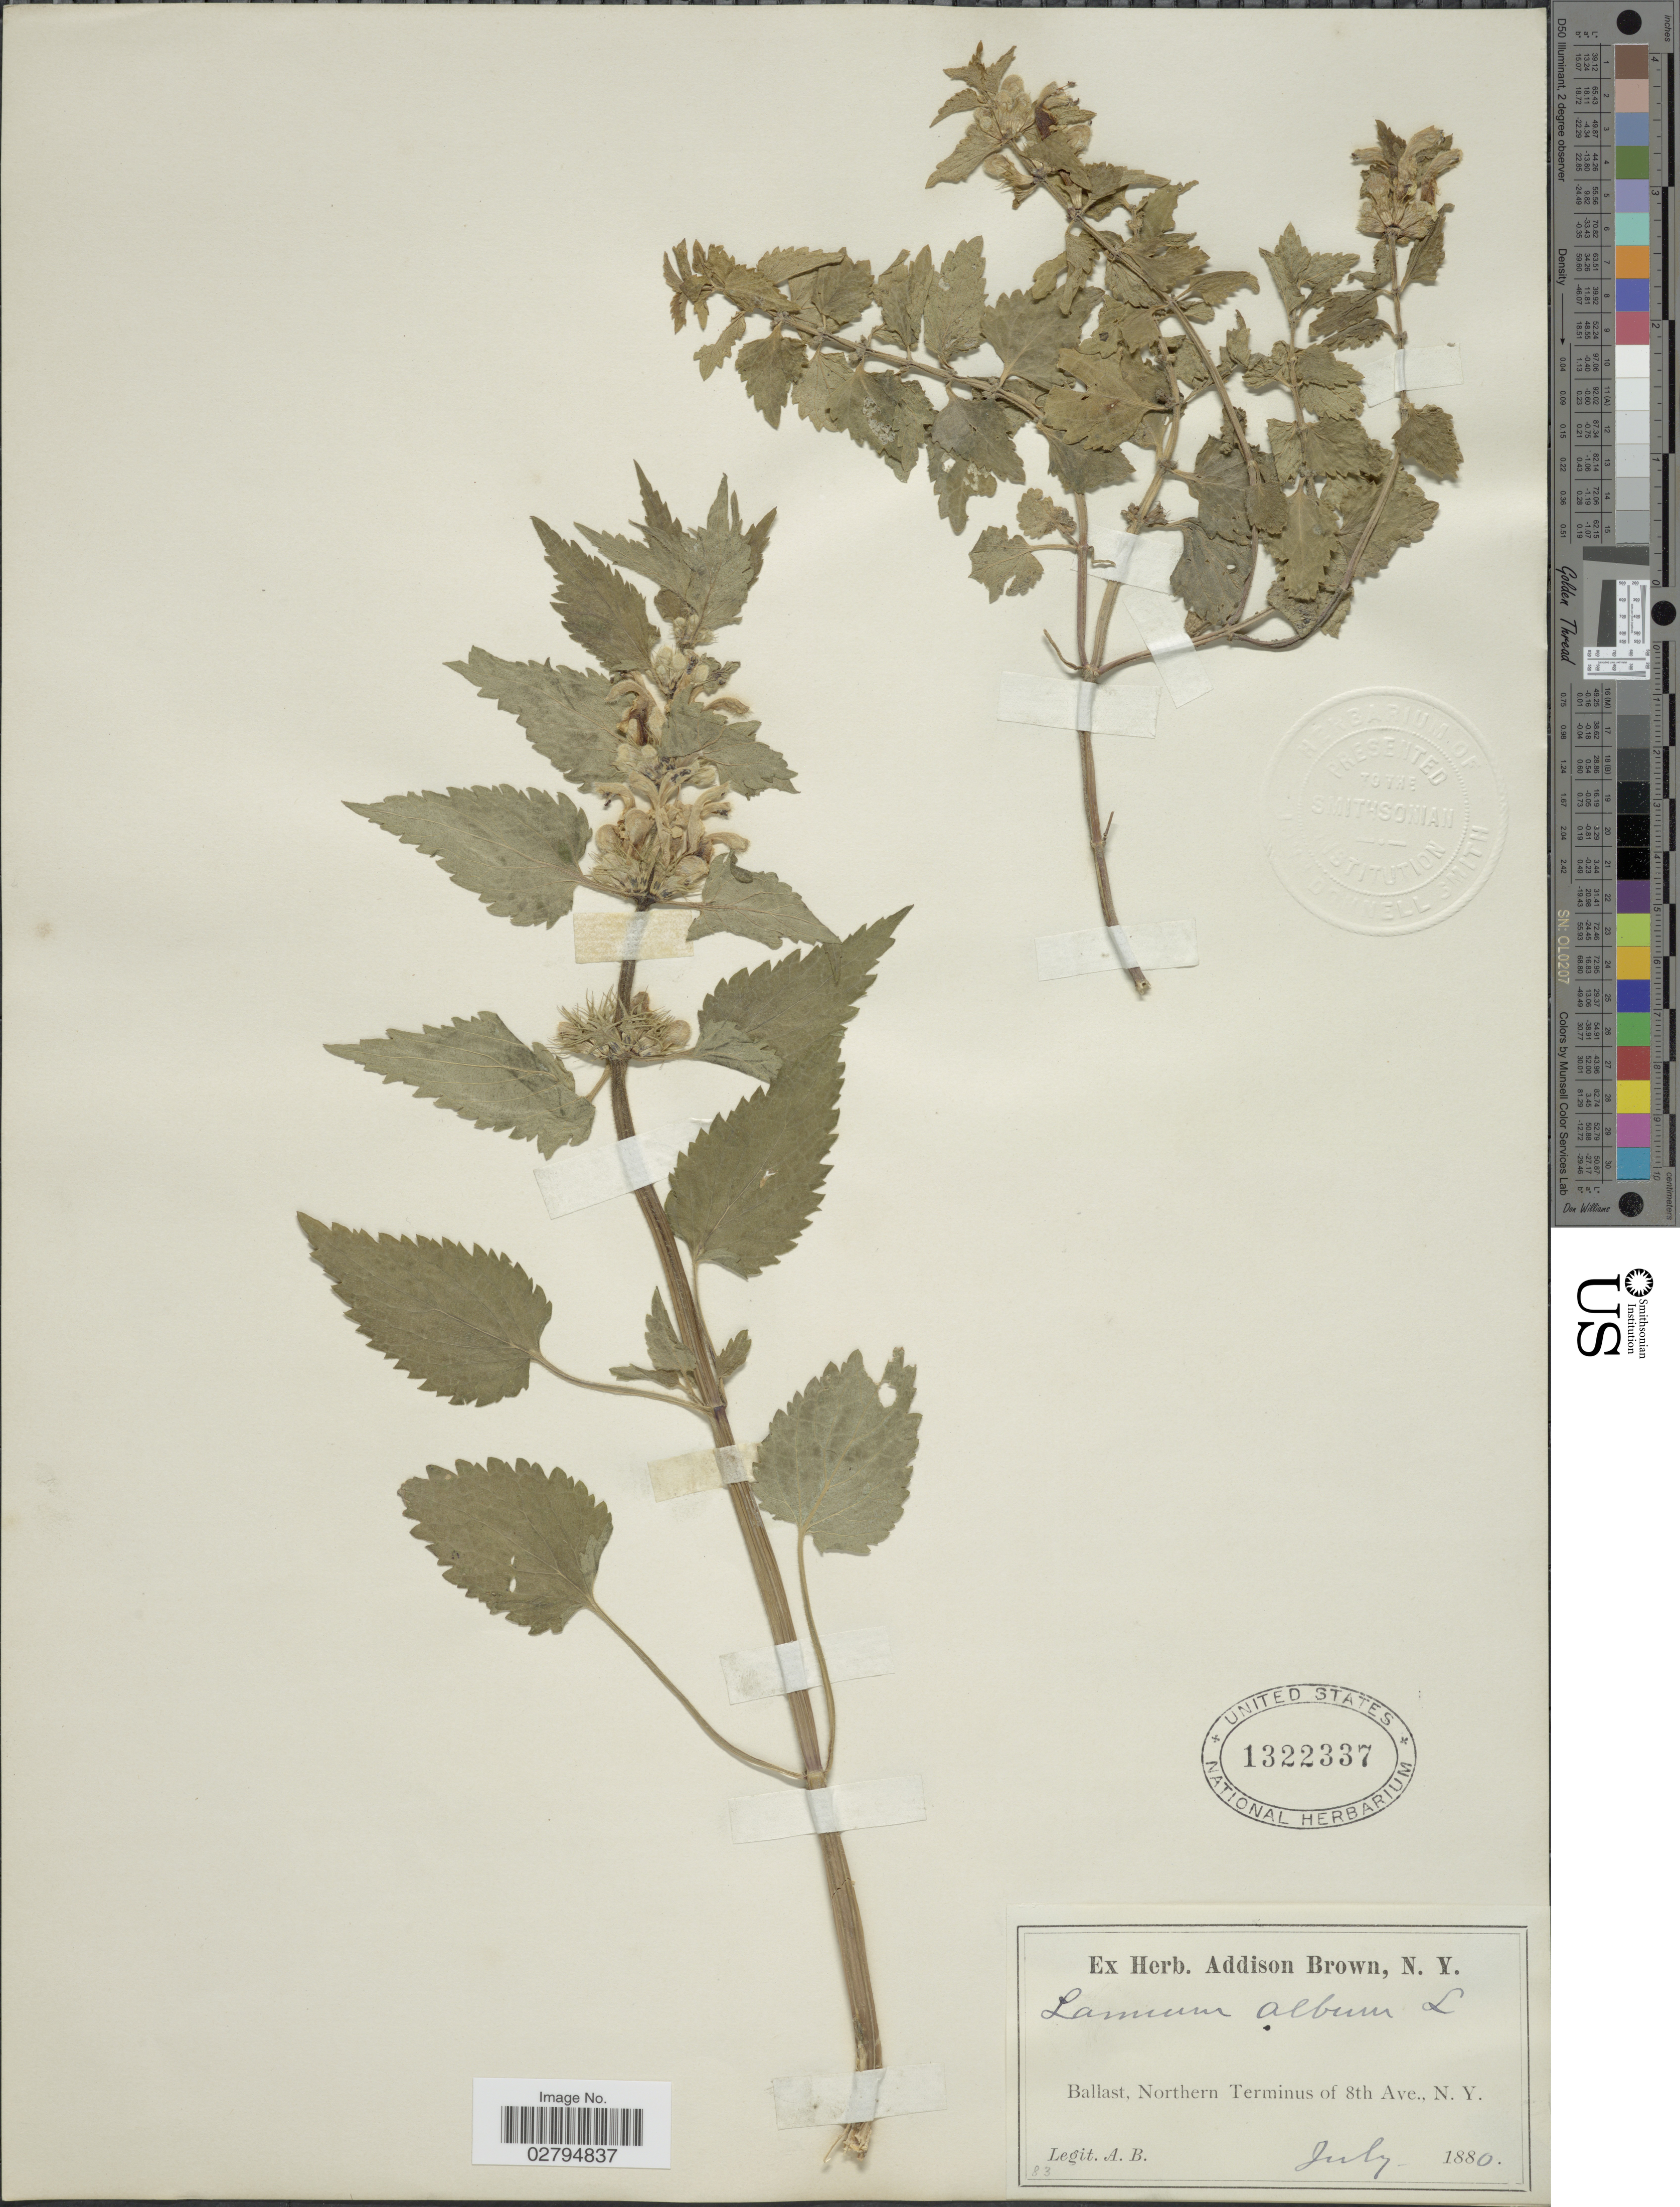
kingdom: Plantae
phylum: Tracheophyta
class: Magnoliopsida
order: Lamiales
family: Lamiaceae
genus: Lamium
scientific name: Lamium album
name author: L.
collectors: A. Brown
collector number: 83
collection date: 1880-07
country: United States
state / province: New York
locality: Ballast, Northern Terminus of 8th Ave.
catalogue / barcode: US 1322337